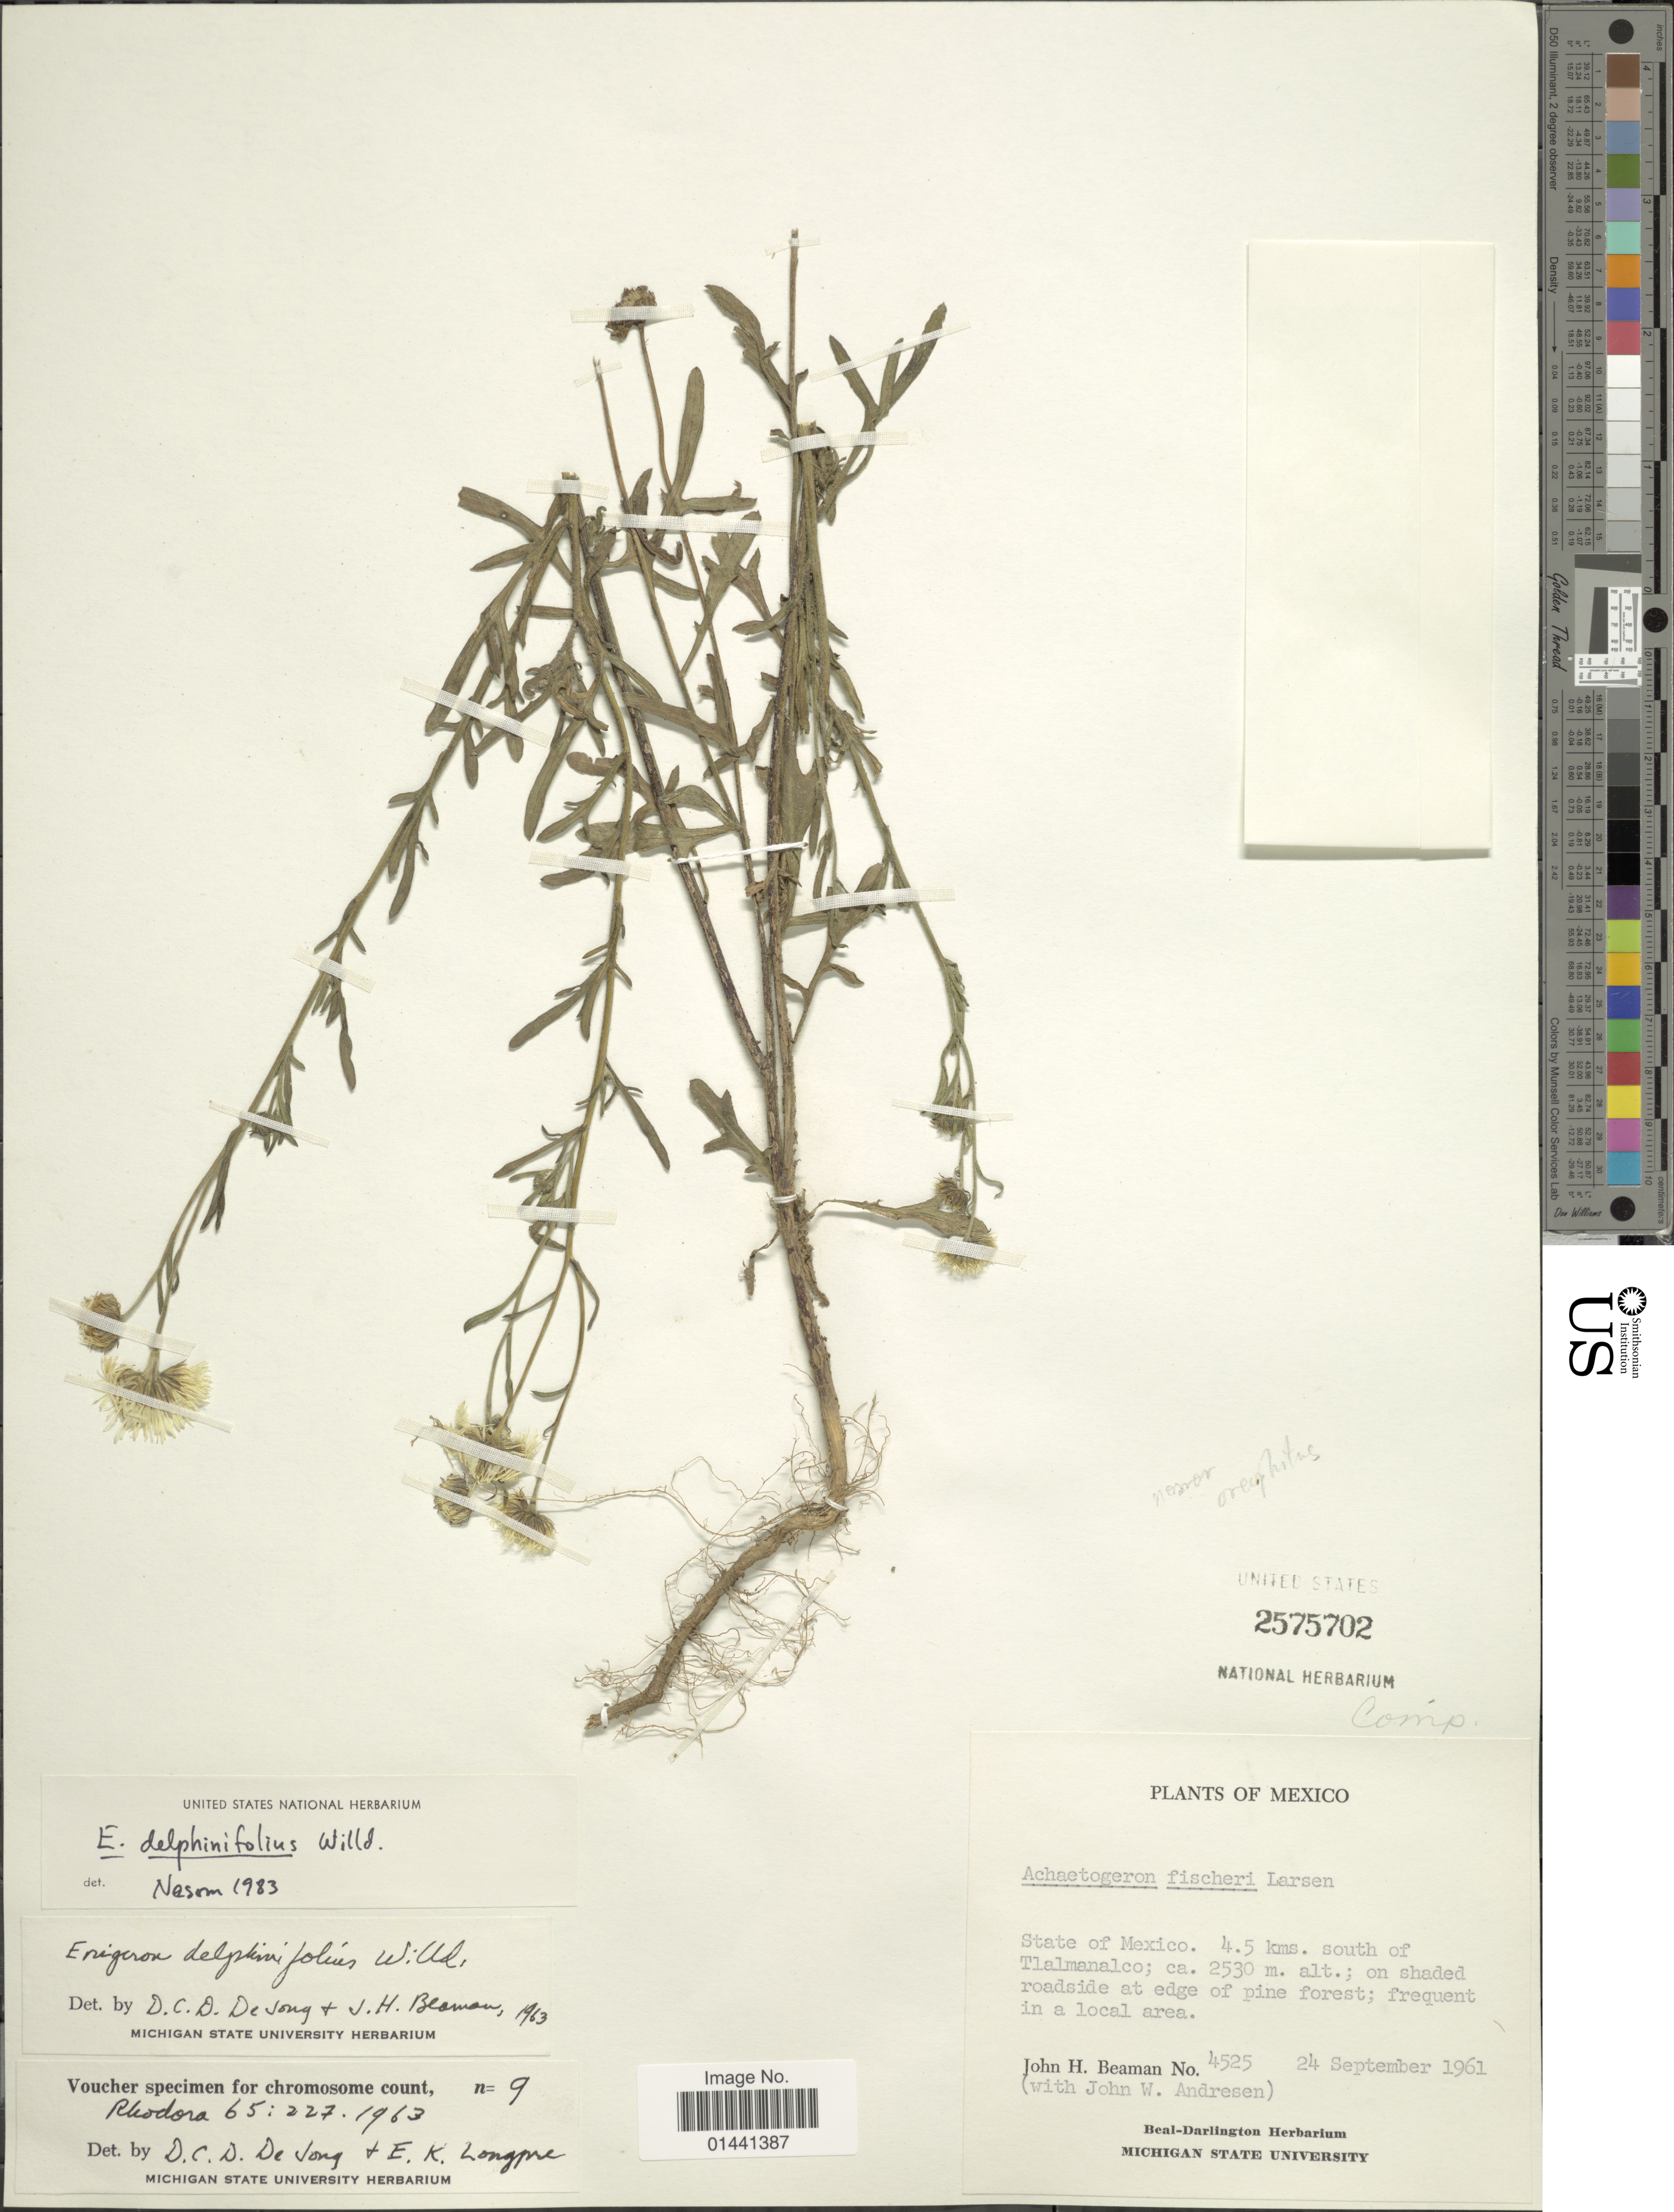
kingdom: Plantae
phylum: Tracheophyta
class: Magnoliopsida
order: Asterales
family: Asteraceae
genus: Erigeron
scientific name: Erigeron delphinifolius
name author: Willd.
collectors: J. H. Beaman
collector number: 4525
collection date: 1961-09-24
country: Mexico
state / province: México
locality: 4.5 kms. south of Tlalmanalco; on shaded on roadside at edge of pine forest; frequent in a local area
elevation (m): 2530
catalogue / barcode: US 2575702